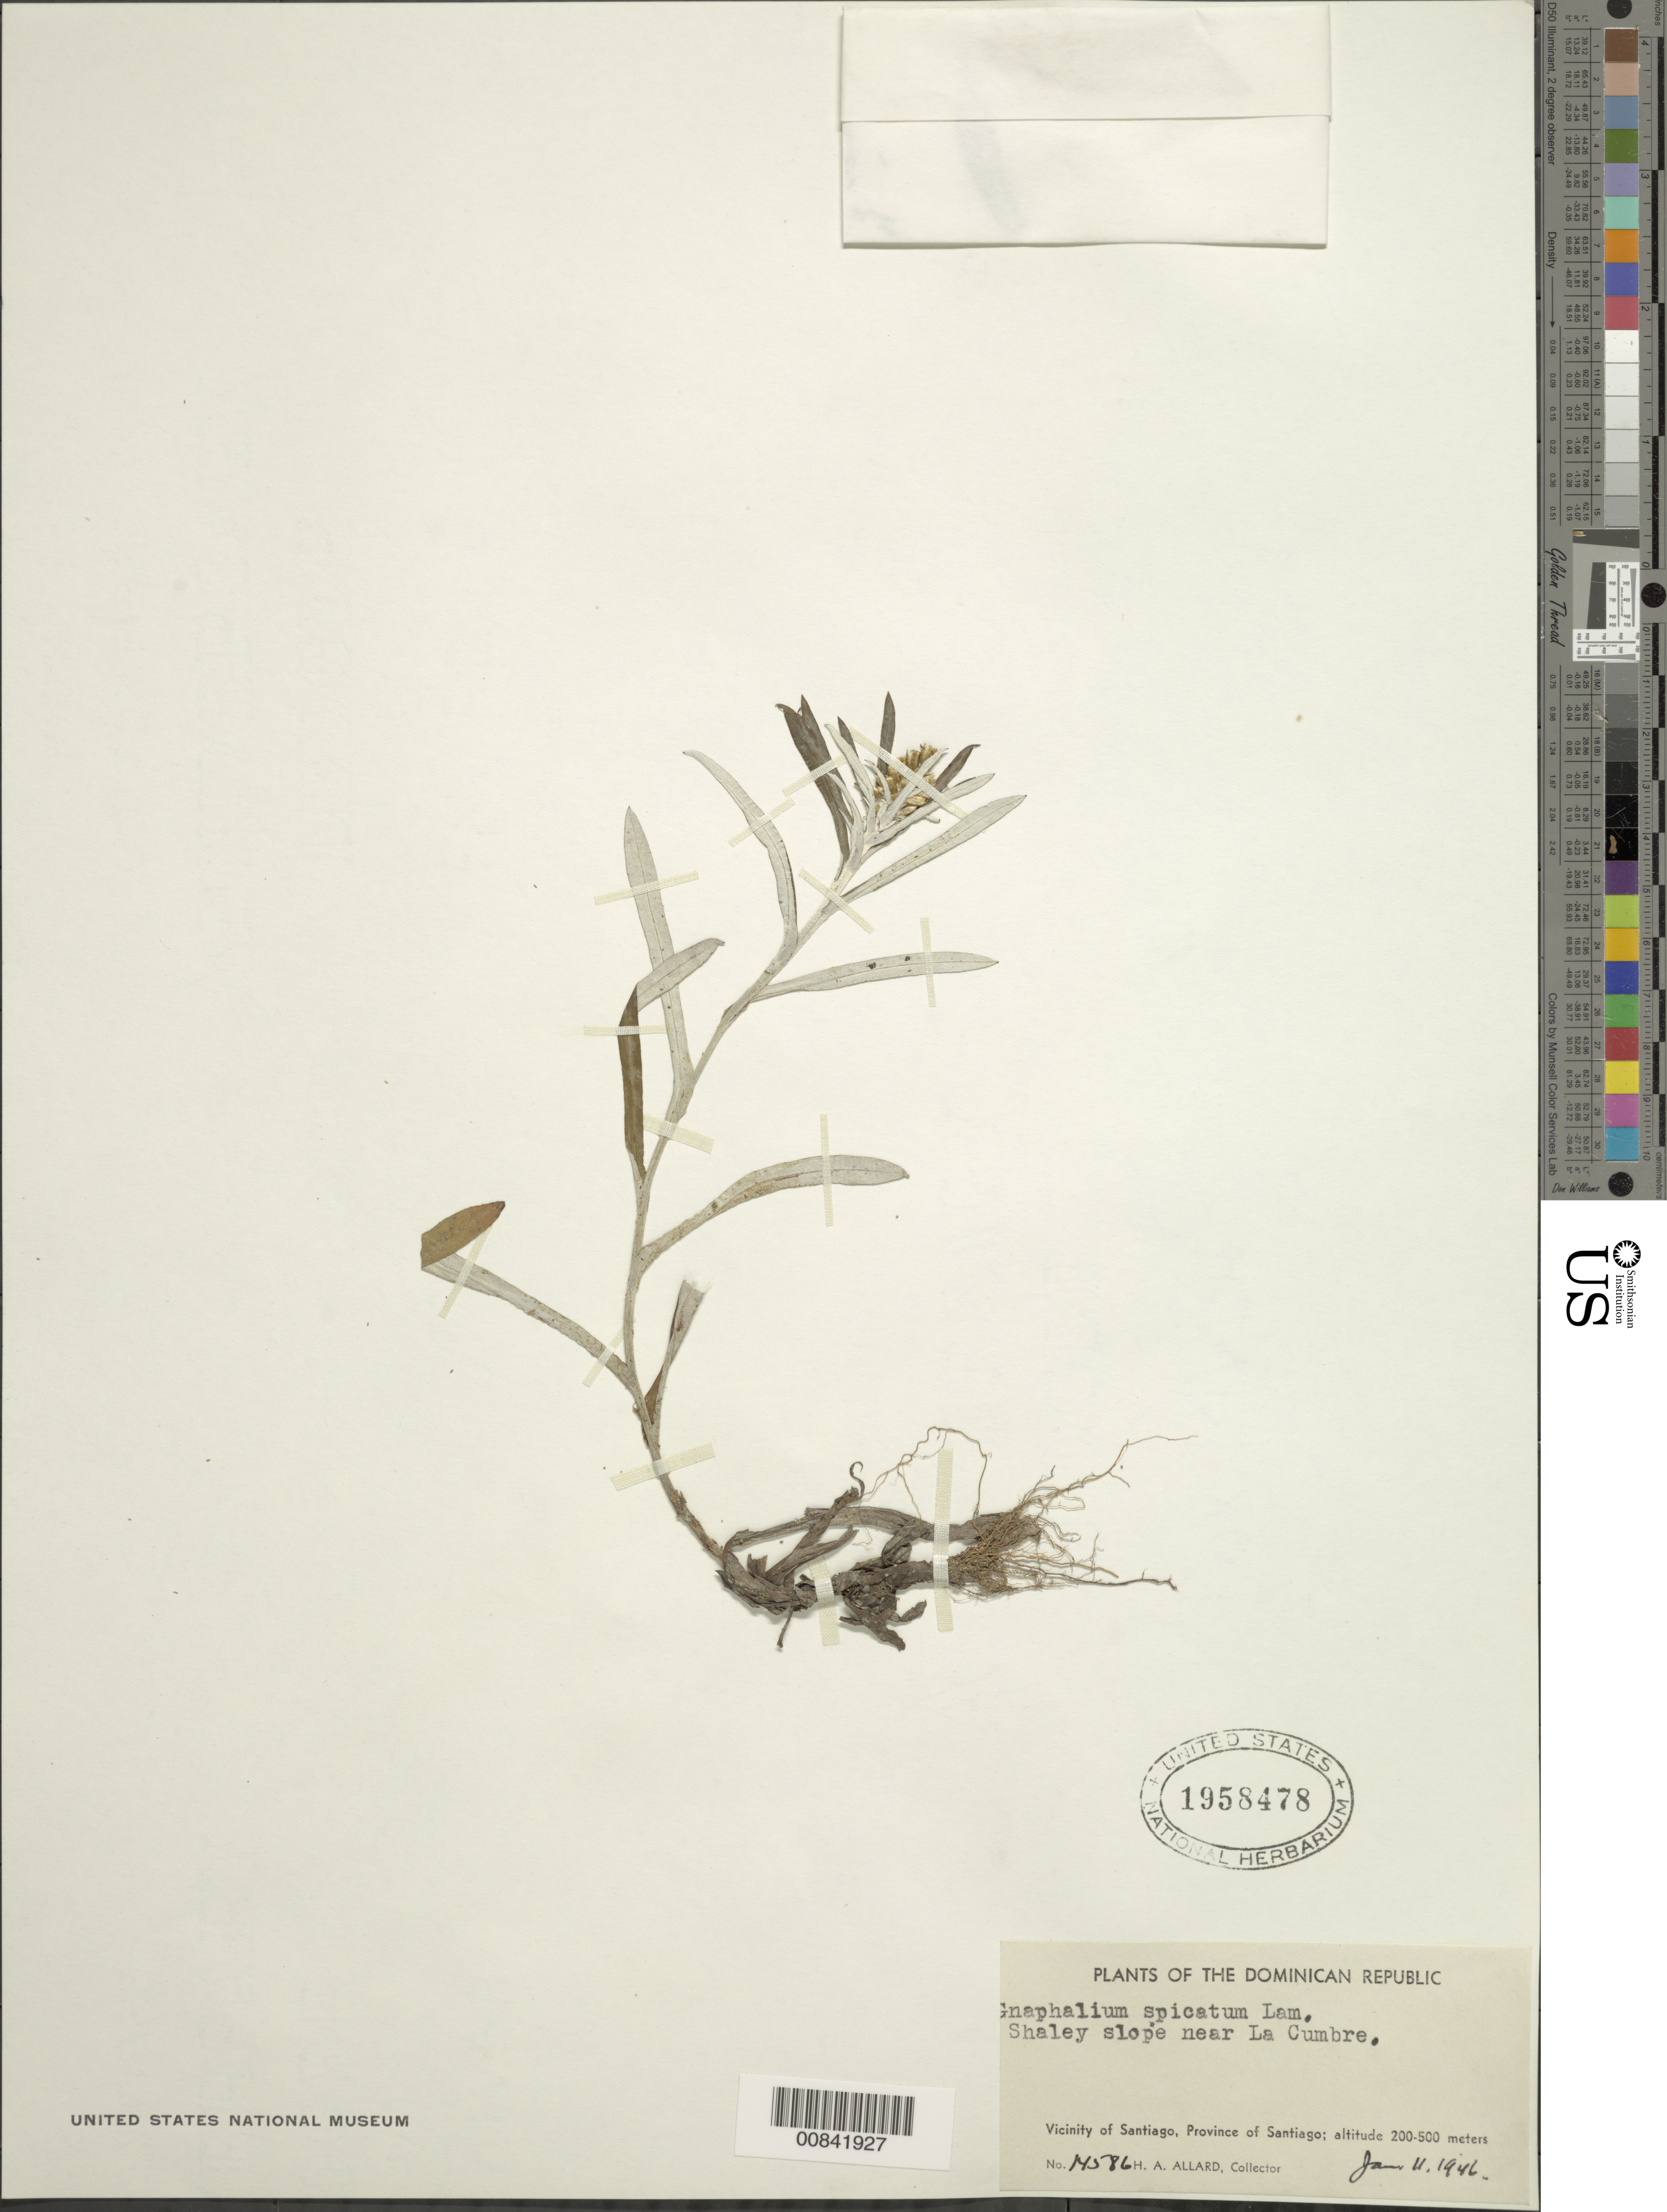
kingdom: Plantae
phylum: Tracheophyta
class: Magnoliopsida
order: Asterales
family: Asteraceae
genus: Gamochaeta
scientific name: Gamochaeta coarctata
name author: (Willd.) Kerguélen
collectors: H. A. Allard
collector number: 14586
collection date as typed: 11 Jan 1946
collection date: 1946-01-11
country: Dominican Republic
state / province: Santiago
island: Hispaniola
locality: Vicinity of Santiago, near La Cumbre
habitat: Shaley slope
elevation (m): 200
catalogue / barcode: US 1958478